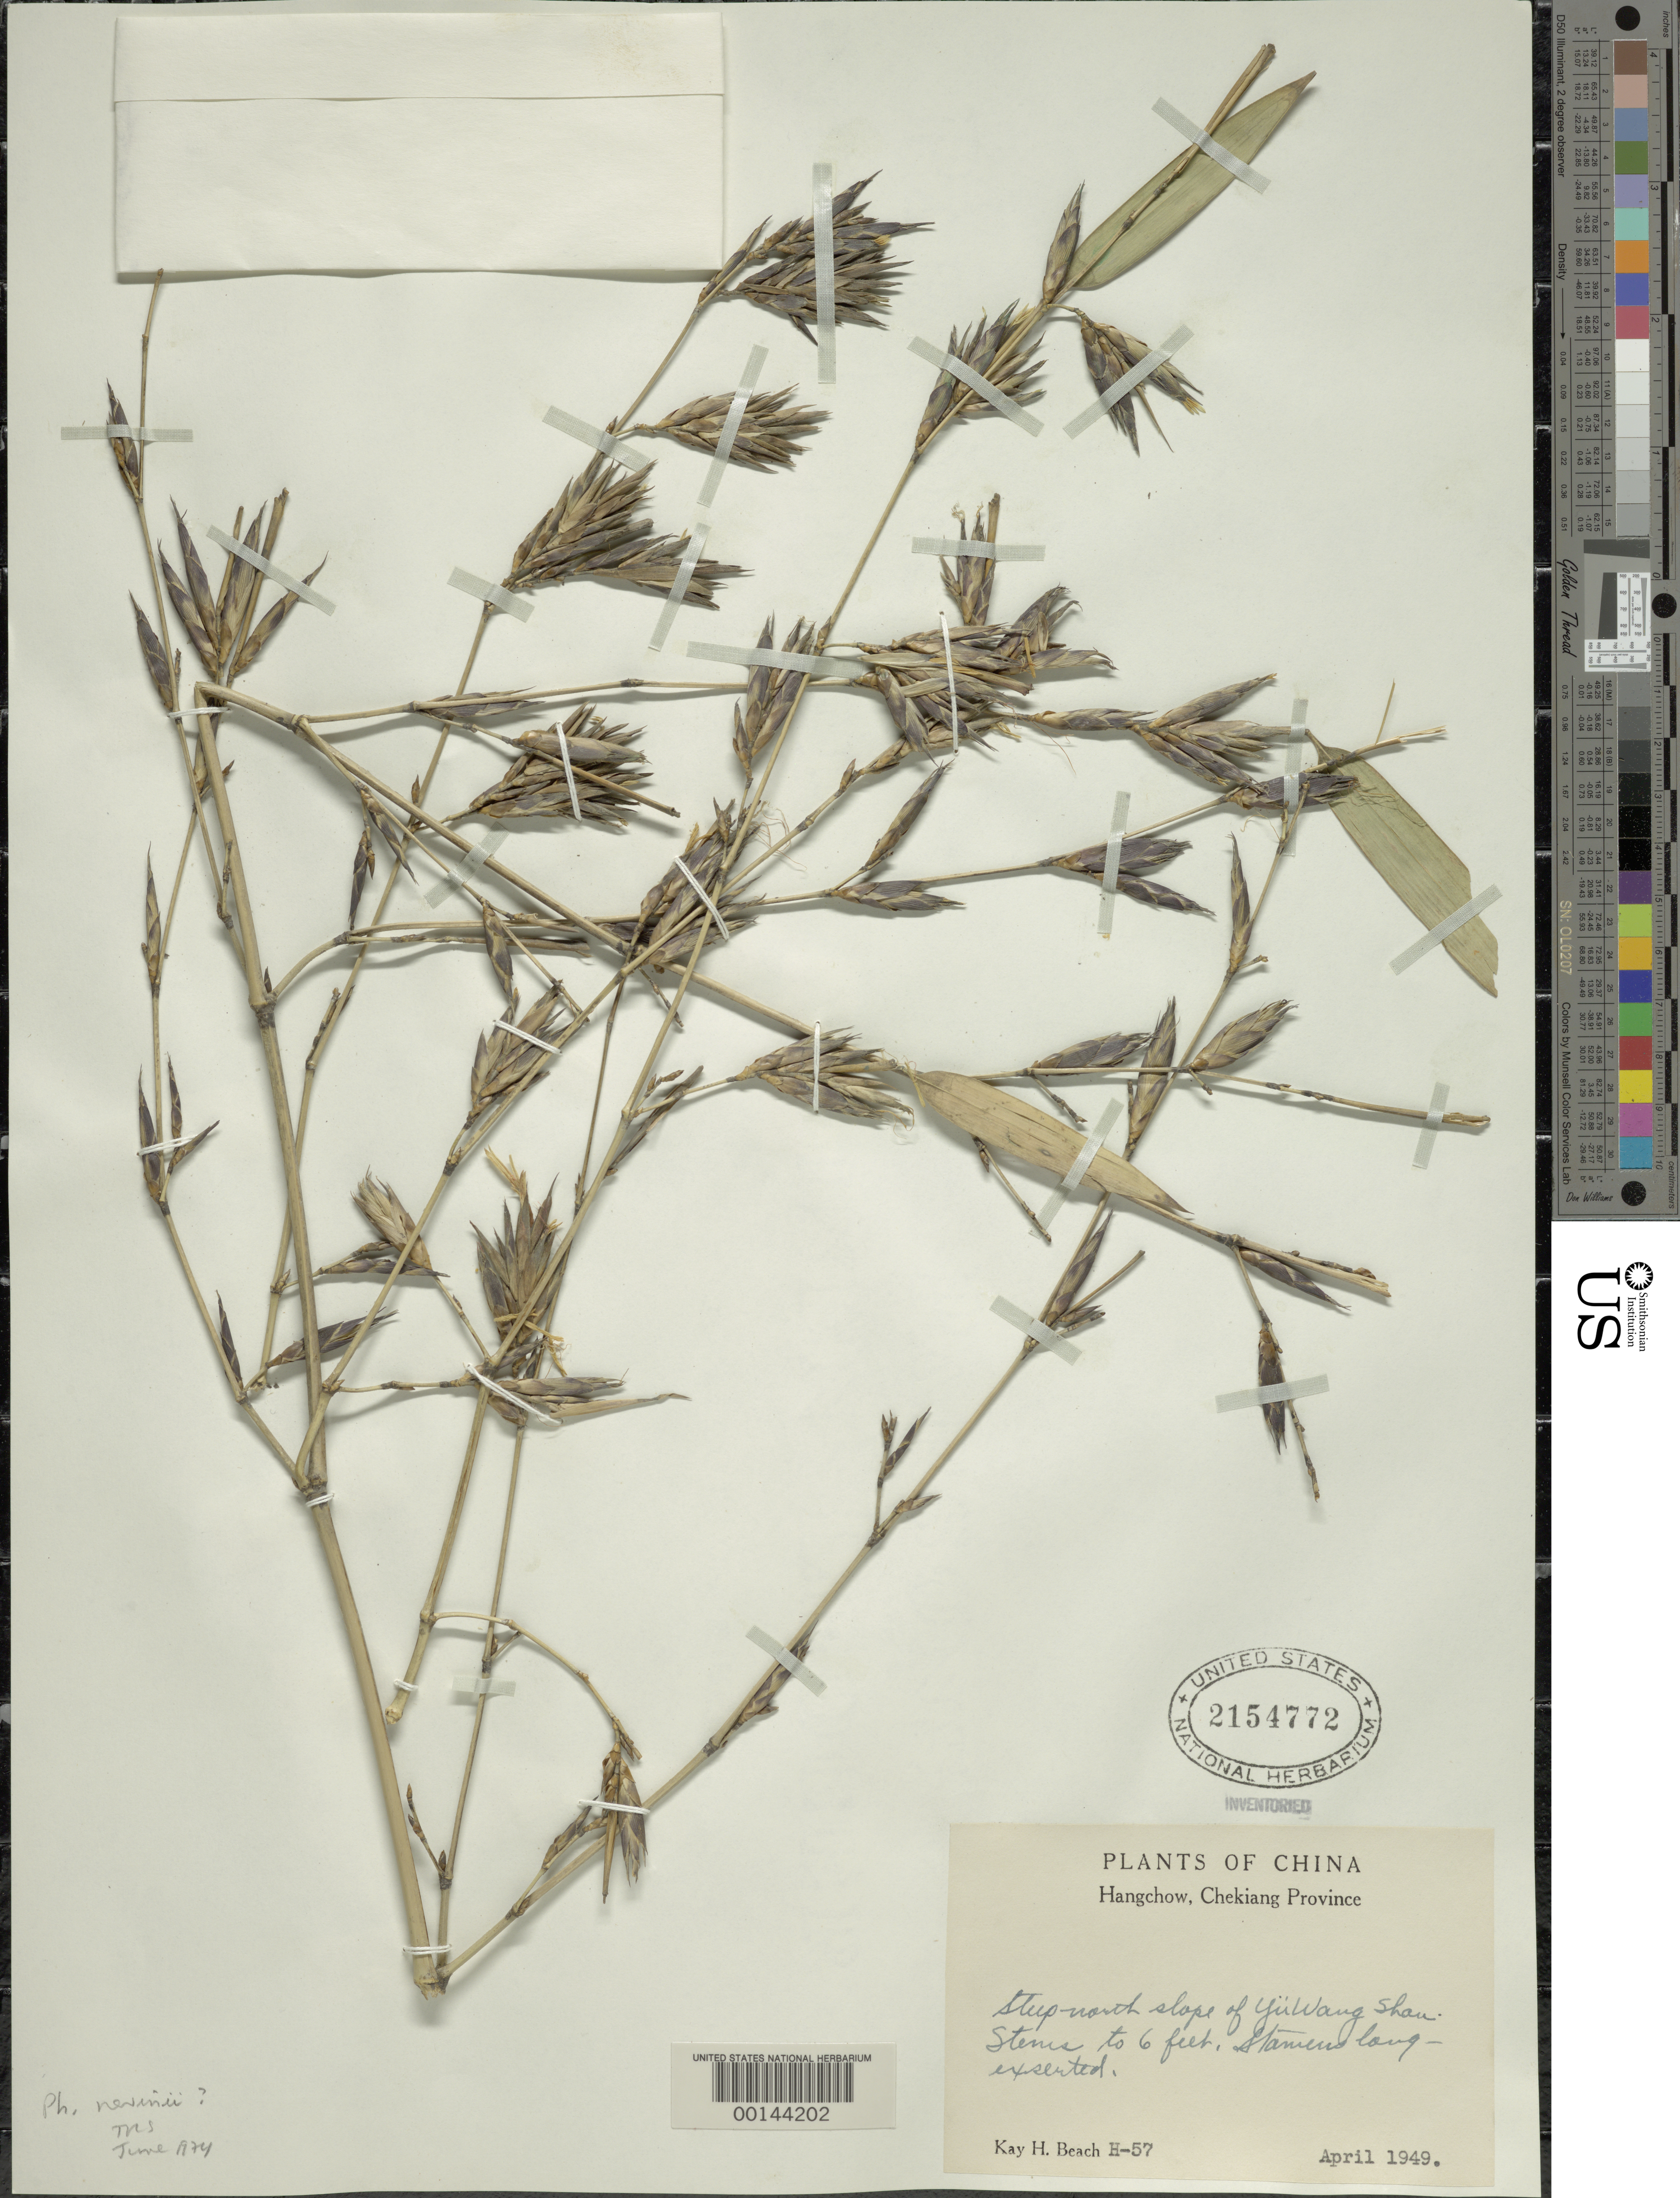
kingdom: Plantae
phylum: Tracheophyta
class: Liliopsida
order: Poales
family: Poaceae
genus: Phyllostachys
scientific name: Phyllostachys sp.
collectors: K. H. Beach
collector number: H-57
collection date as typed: Apr 1949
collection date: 1949-04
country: China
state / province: Zhejiang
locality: Hangchow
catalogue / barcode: US 2154772